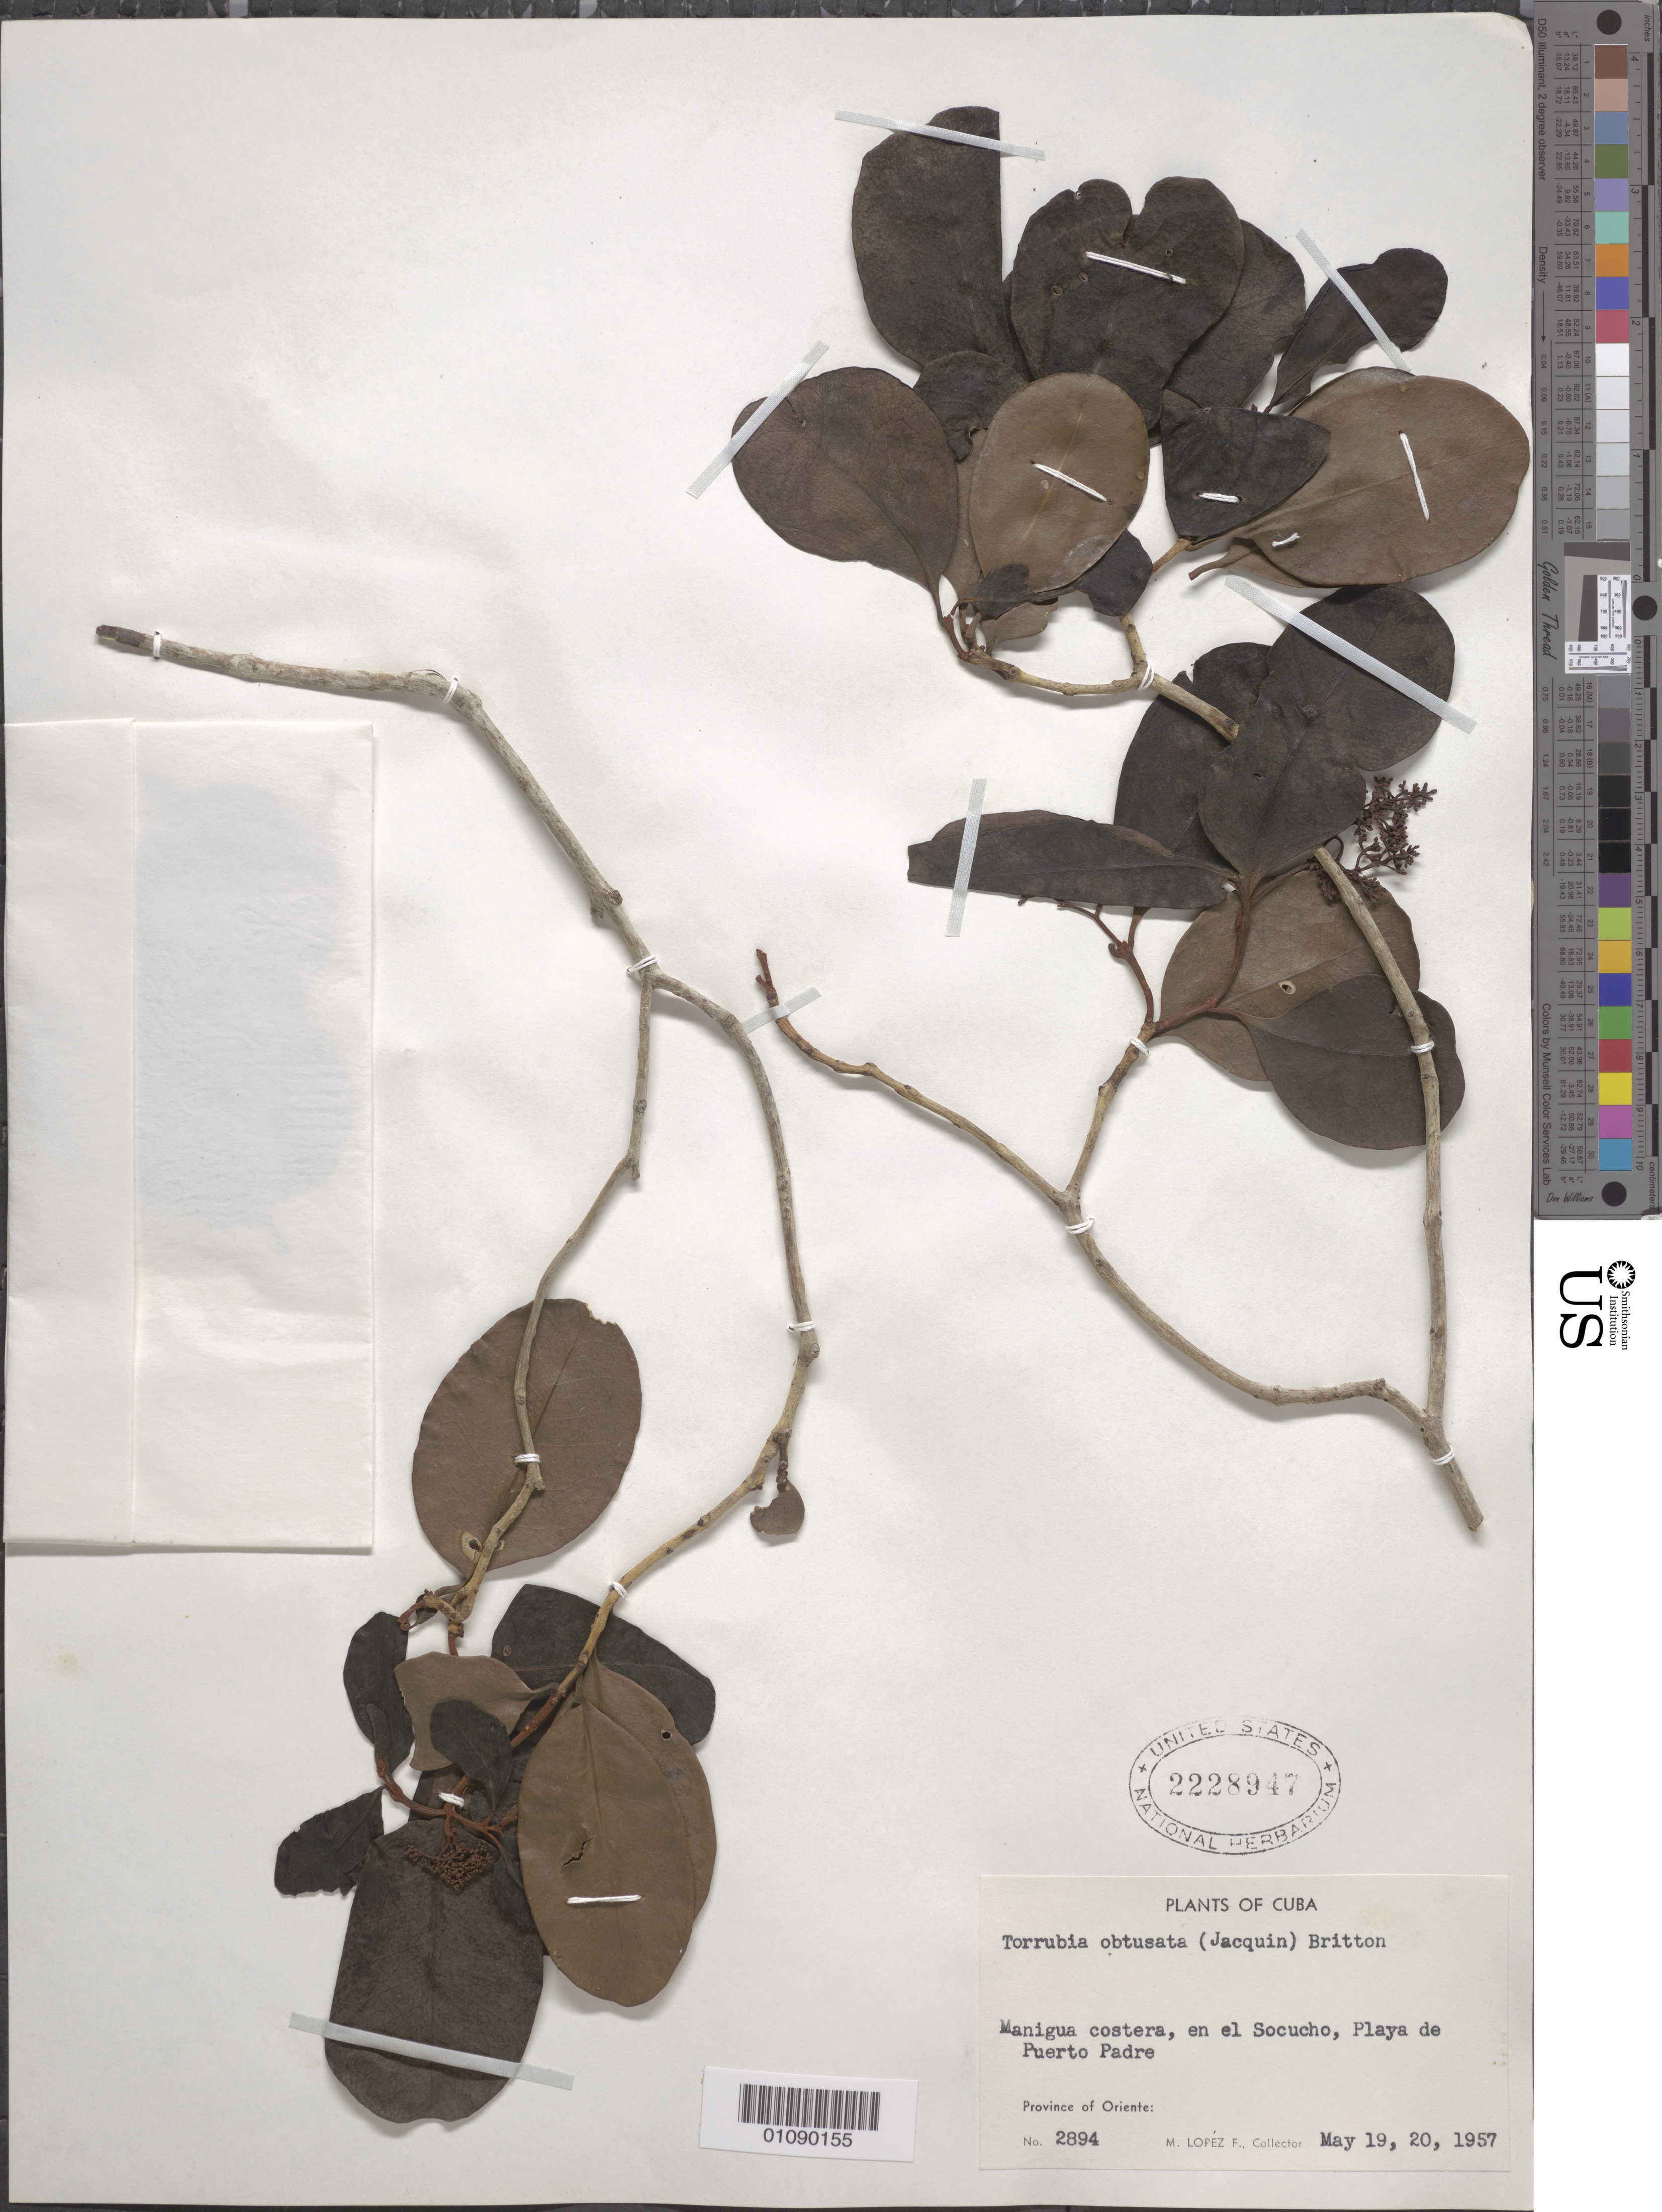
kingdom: Plantae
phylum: Tracheophyta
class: Magnoliopsida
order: Caryophyllales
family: Nyctaginaceae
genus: Guapira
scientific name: Guapira obtusata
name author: (Jacq.) Little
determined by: Strong, Mark T., (BOT), Smithsonian Institution - National Museum of Natural History (UNITED STATES)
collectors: M. López Figueiras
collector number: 2894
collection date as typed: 19 May 1957 to 20 May 1957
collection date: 1957-05-19/1957-05-20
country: Cuba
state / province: Las Tunas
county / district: Puerto Padre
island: Cuba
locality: Oriente: Playa de Puerto Padre, en el socucho, manigua costera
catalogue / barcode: US 2228947